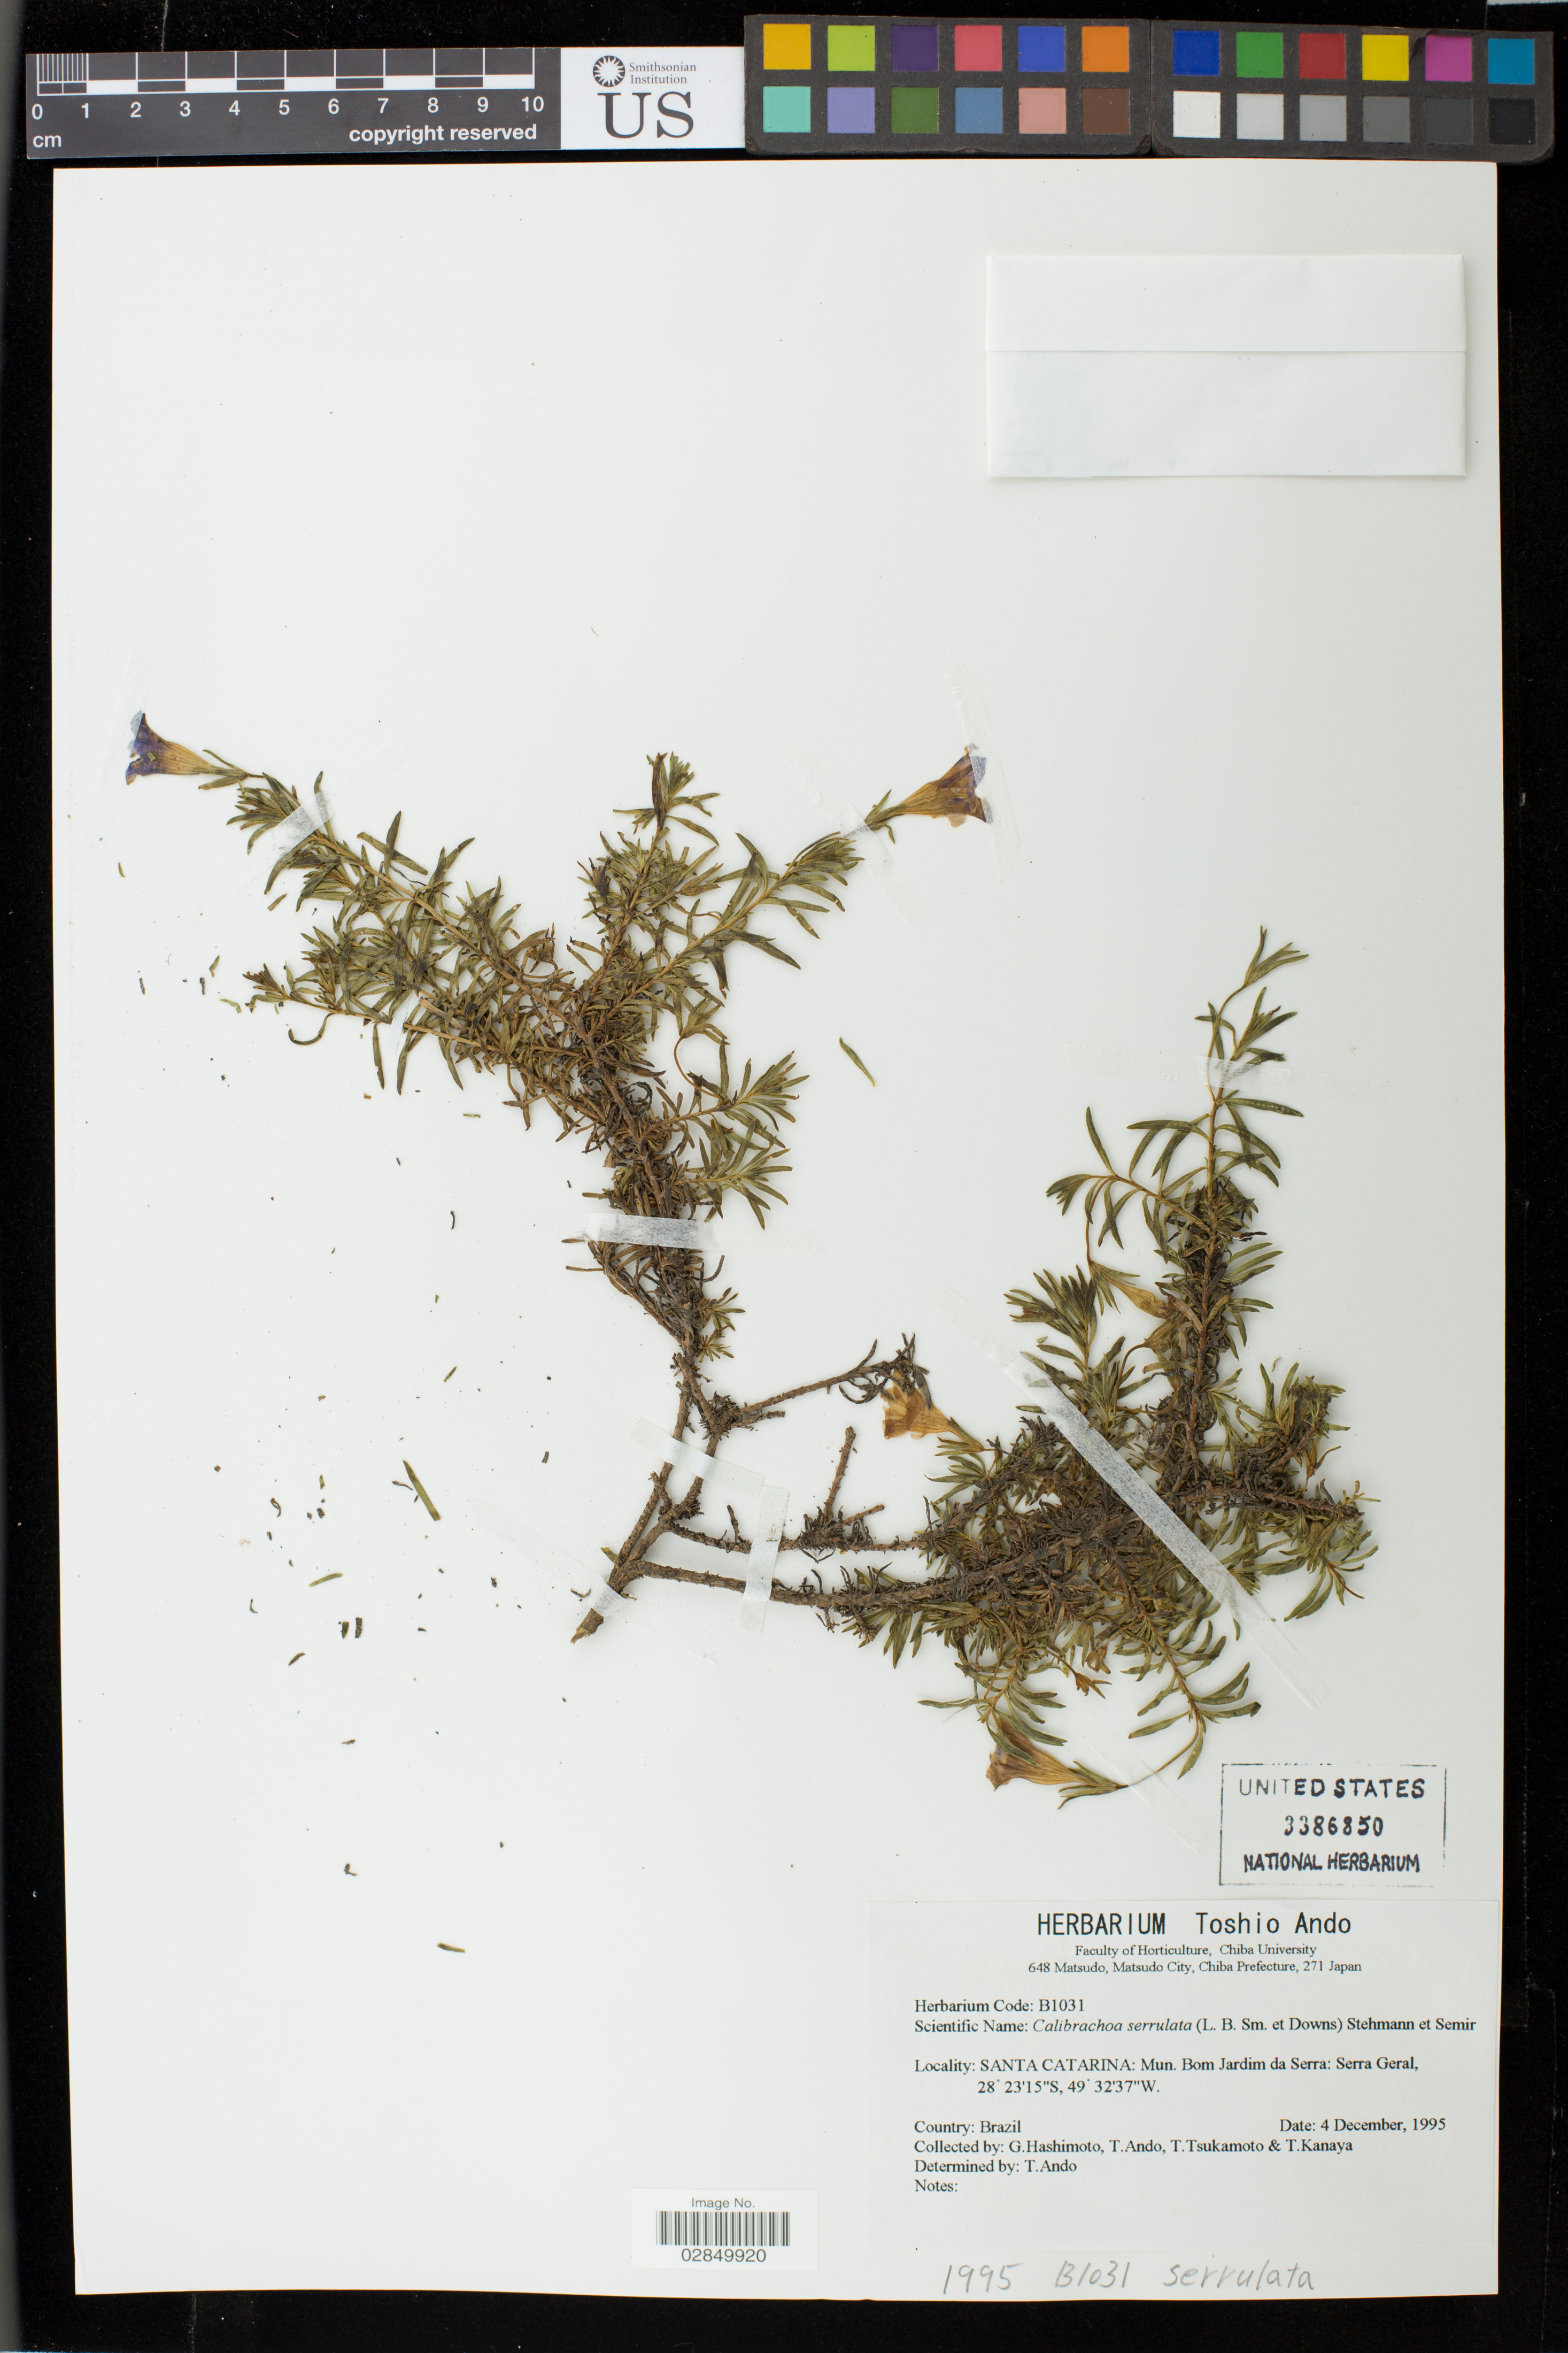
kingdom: Plantae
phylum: Tracheophyta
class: Magnoliopsida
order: Solanales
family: Solanaceae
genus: Calibrachoa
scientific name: Calibrachoa serrulata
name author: (L.B. Sm. & Downs) Stehmann & Semir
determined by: Ando, T.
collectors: G. Hashimoto, T. Ando, T. Tsukamoto & T. Kanaya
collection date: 1995-12-04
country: Brazil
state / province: Santa Catarina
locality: Mun. Bom Jardim da Serra: Serra Geral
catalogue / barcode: US 3386850